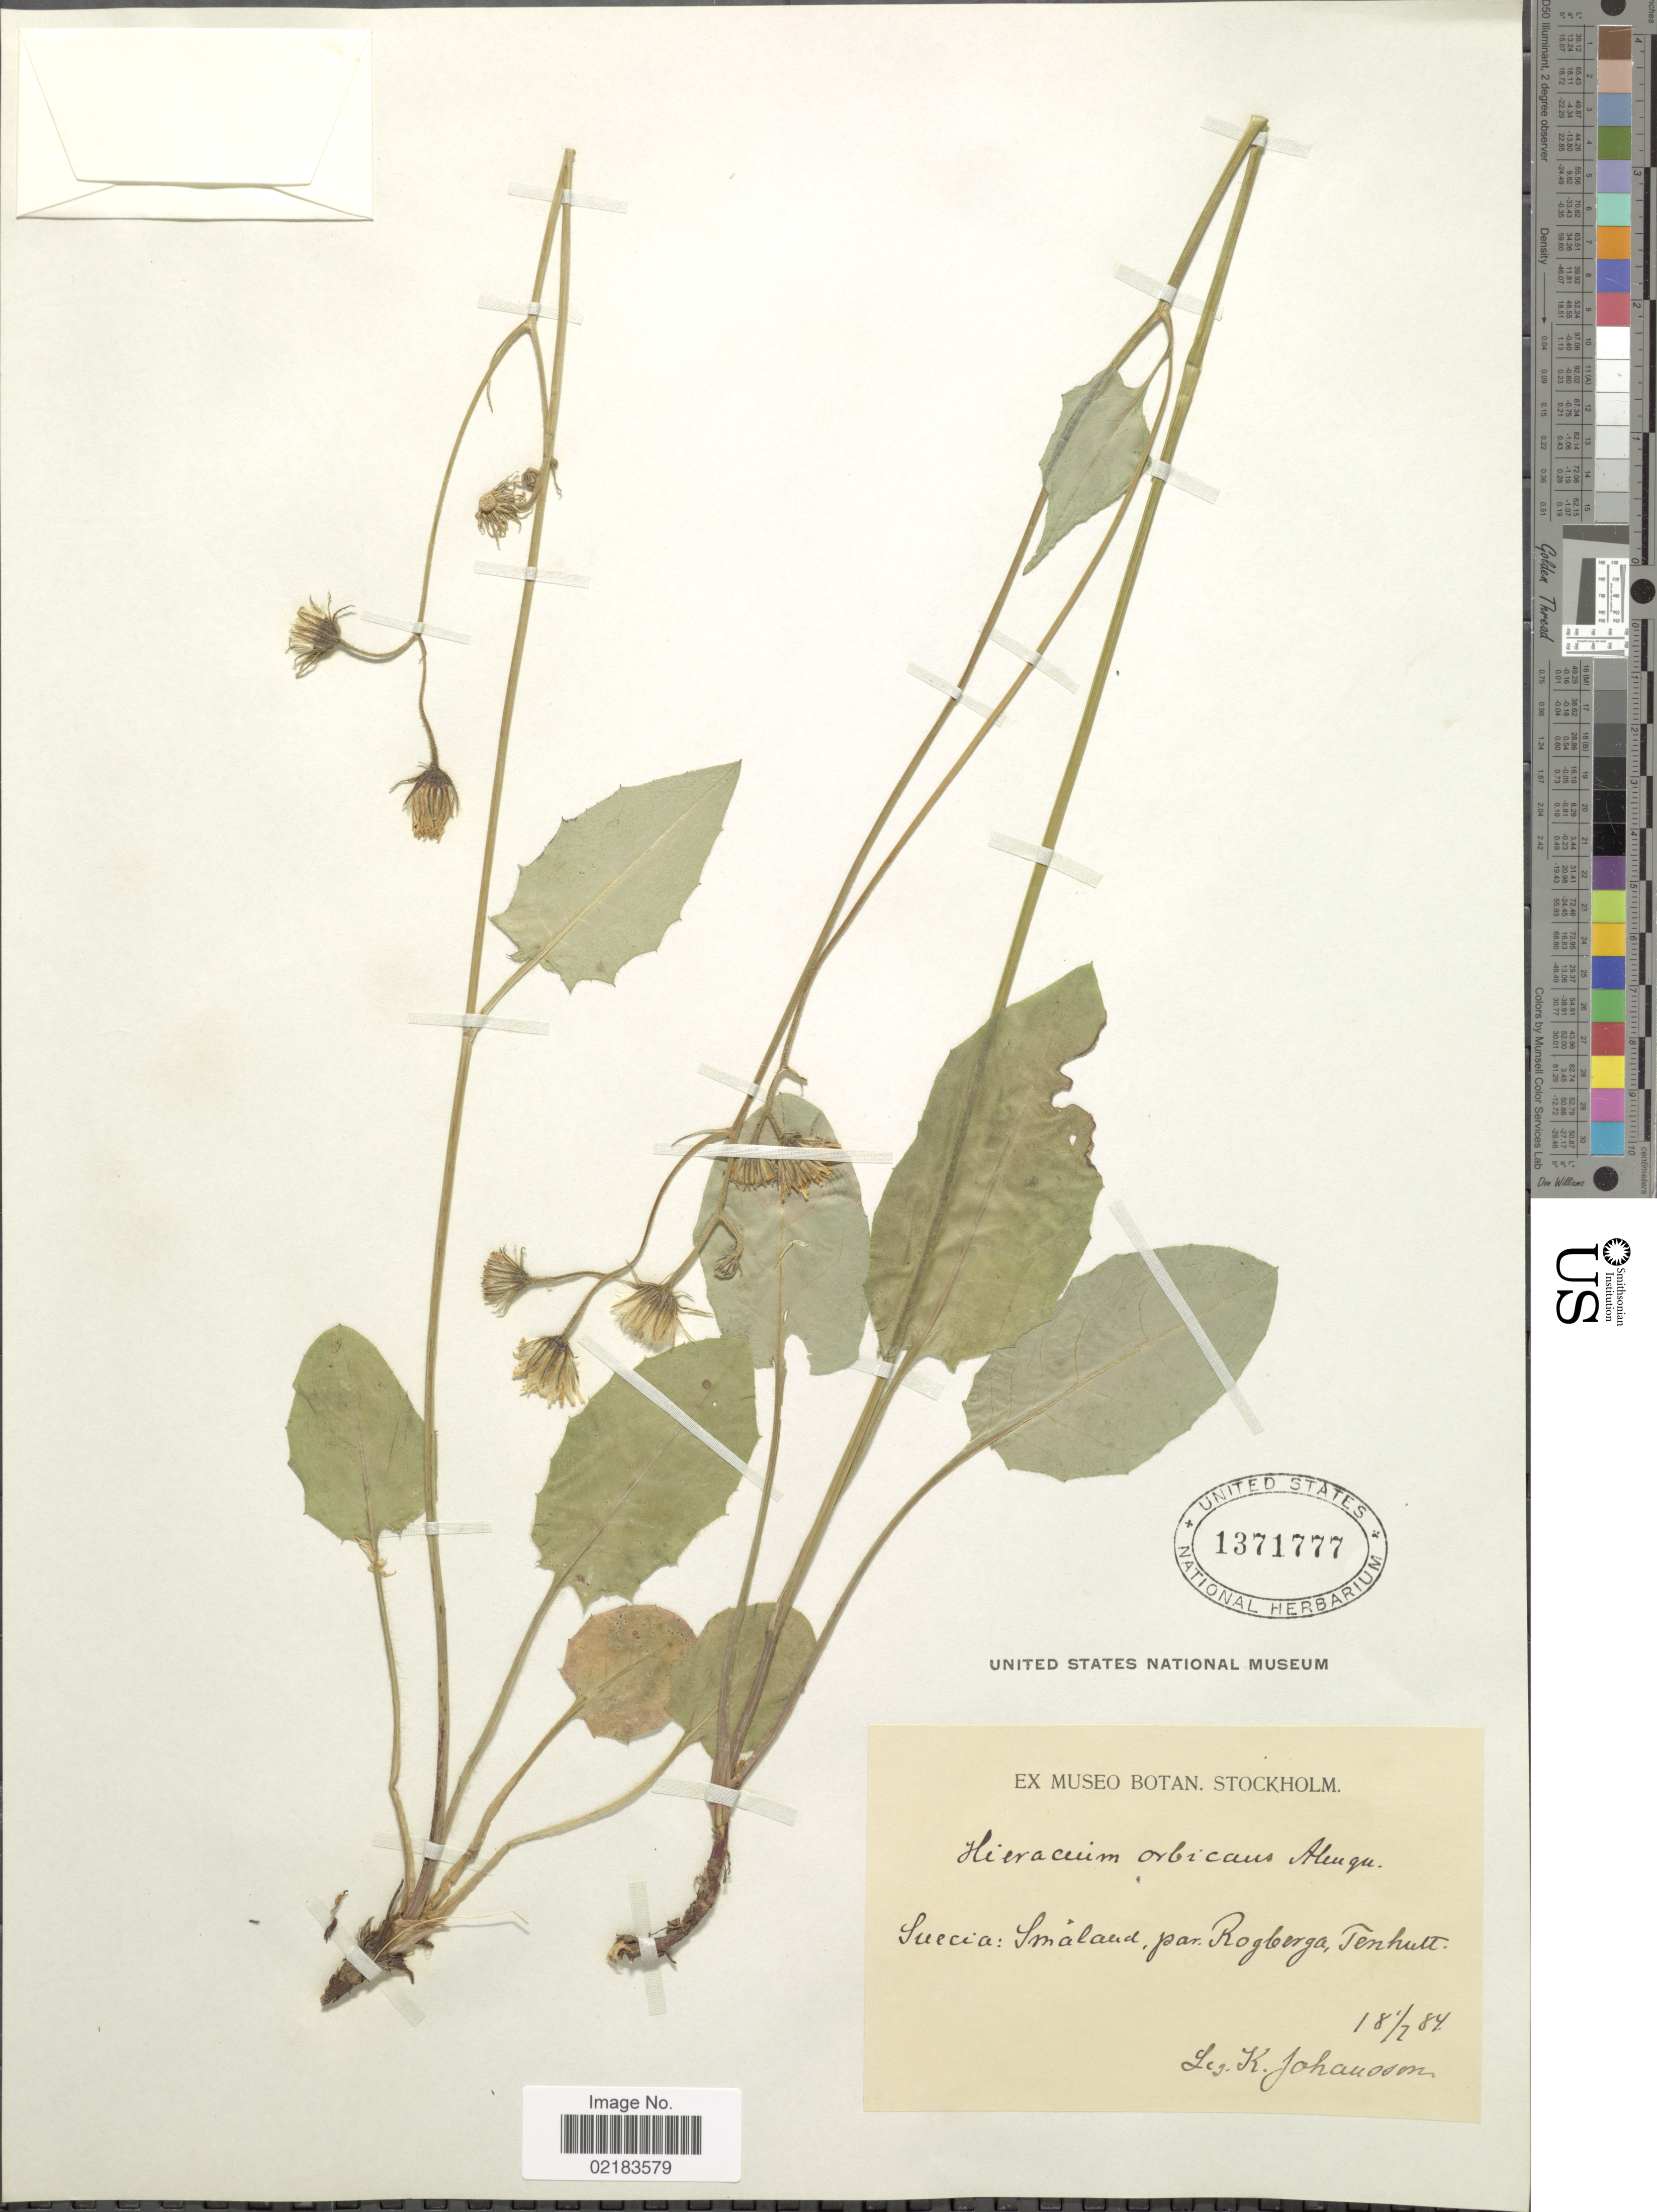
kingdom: Plantae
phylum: Tracheophyta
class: Magnoliopsida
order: Asterales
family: Asteraceae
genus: Hieracium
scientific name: Hieracium orbicans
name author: Almquist ex Dahlst.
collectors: K. Johansson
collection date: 1884-01-18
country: Sweden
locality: Smaland, par Rogberga, Tenhult.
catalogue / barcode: US 1371777